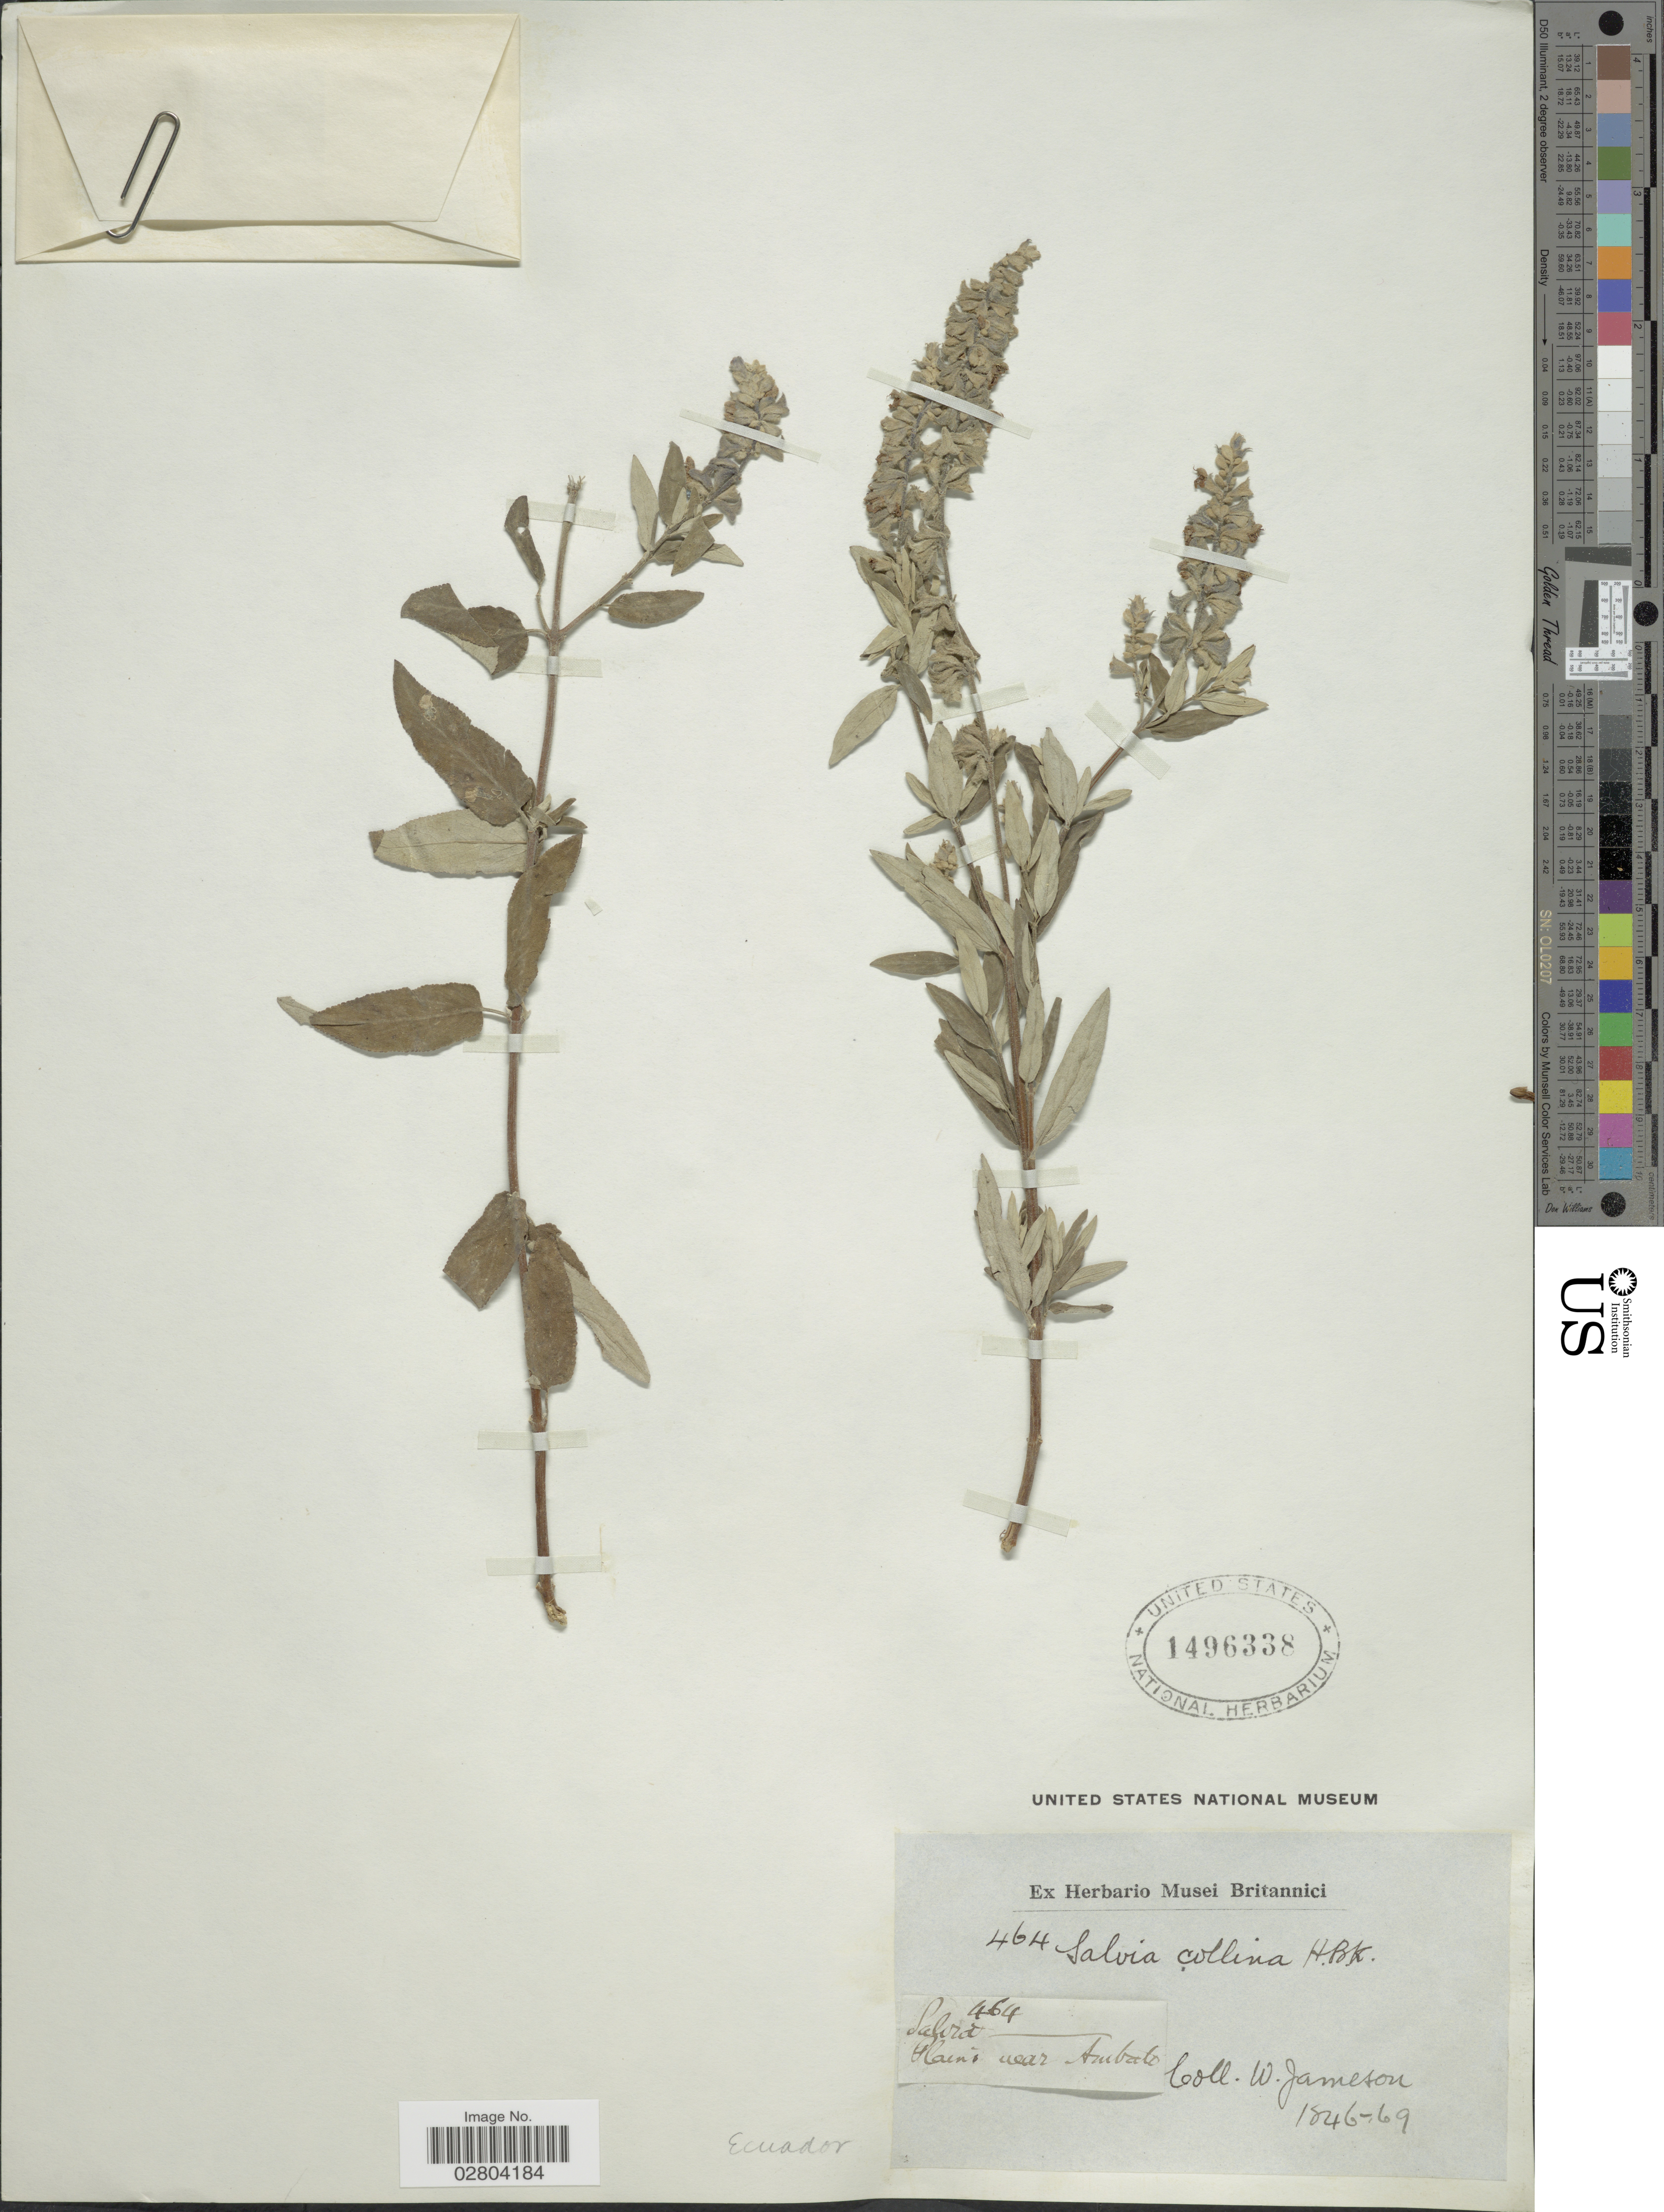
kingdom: Plantae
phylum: Tracheophyta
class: Magnoliopsida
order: Lamiales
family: Lamiaceae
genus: Salvia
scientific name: Salvia collina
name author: Kunth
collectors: W. Jameson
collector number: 464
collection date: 1846/1869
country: Ecuador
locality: Plains near Ambato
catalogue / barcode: US 1496338